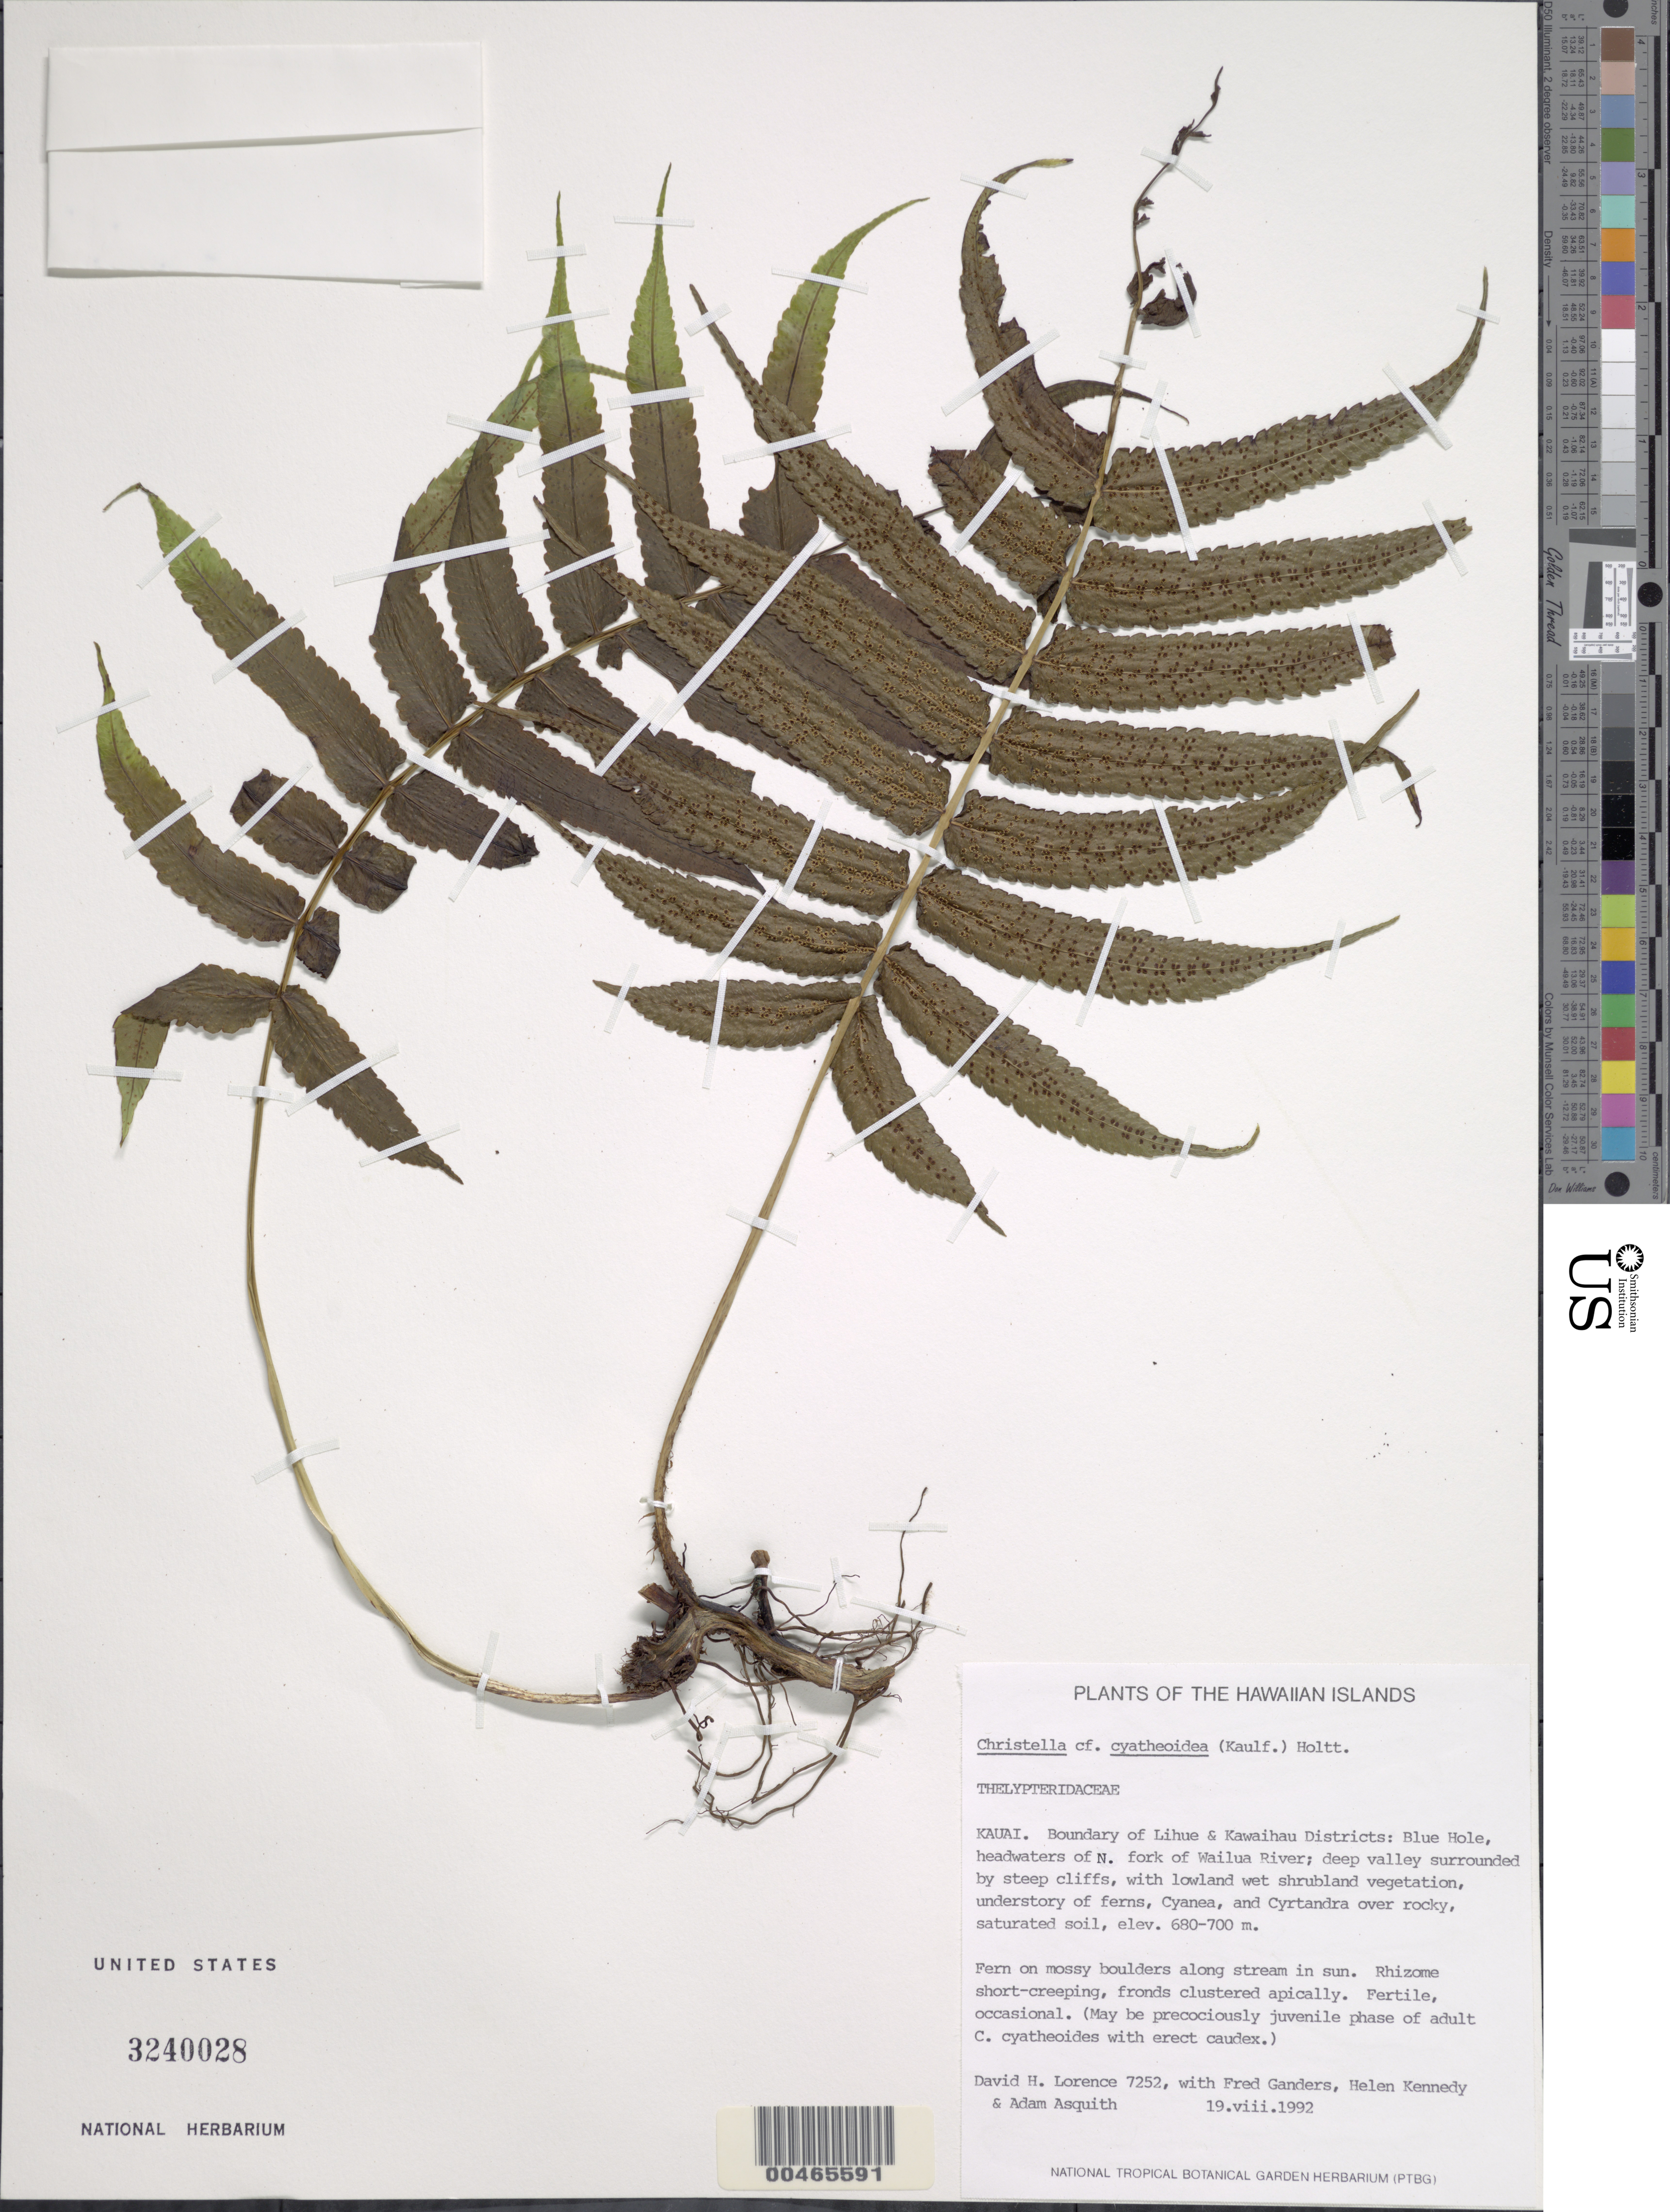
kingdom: Plantae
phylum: Tracheophyta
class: Polypodiopsida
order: Polypodiales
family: Thelypteridaceae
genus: Christella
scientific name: Christella cyatheoides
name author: (Kaulf.) Holttum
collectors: D. Lorence, F. R. Ganders, H. Kennedy & A. Asquith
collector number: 7252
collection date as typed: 19 Aug 1992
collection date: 1992-08-19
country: United States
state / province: Hawaii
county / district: Kauai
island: Kaua'i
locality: Boundary of Lihue & Kawaihau Districts: Blue Hole, headwaters of N fork of Wailua River; deep valley surrounded by steep cliffs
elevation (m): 680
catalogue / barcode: US 3240028